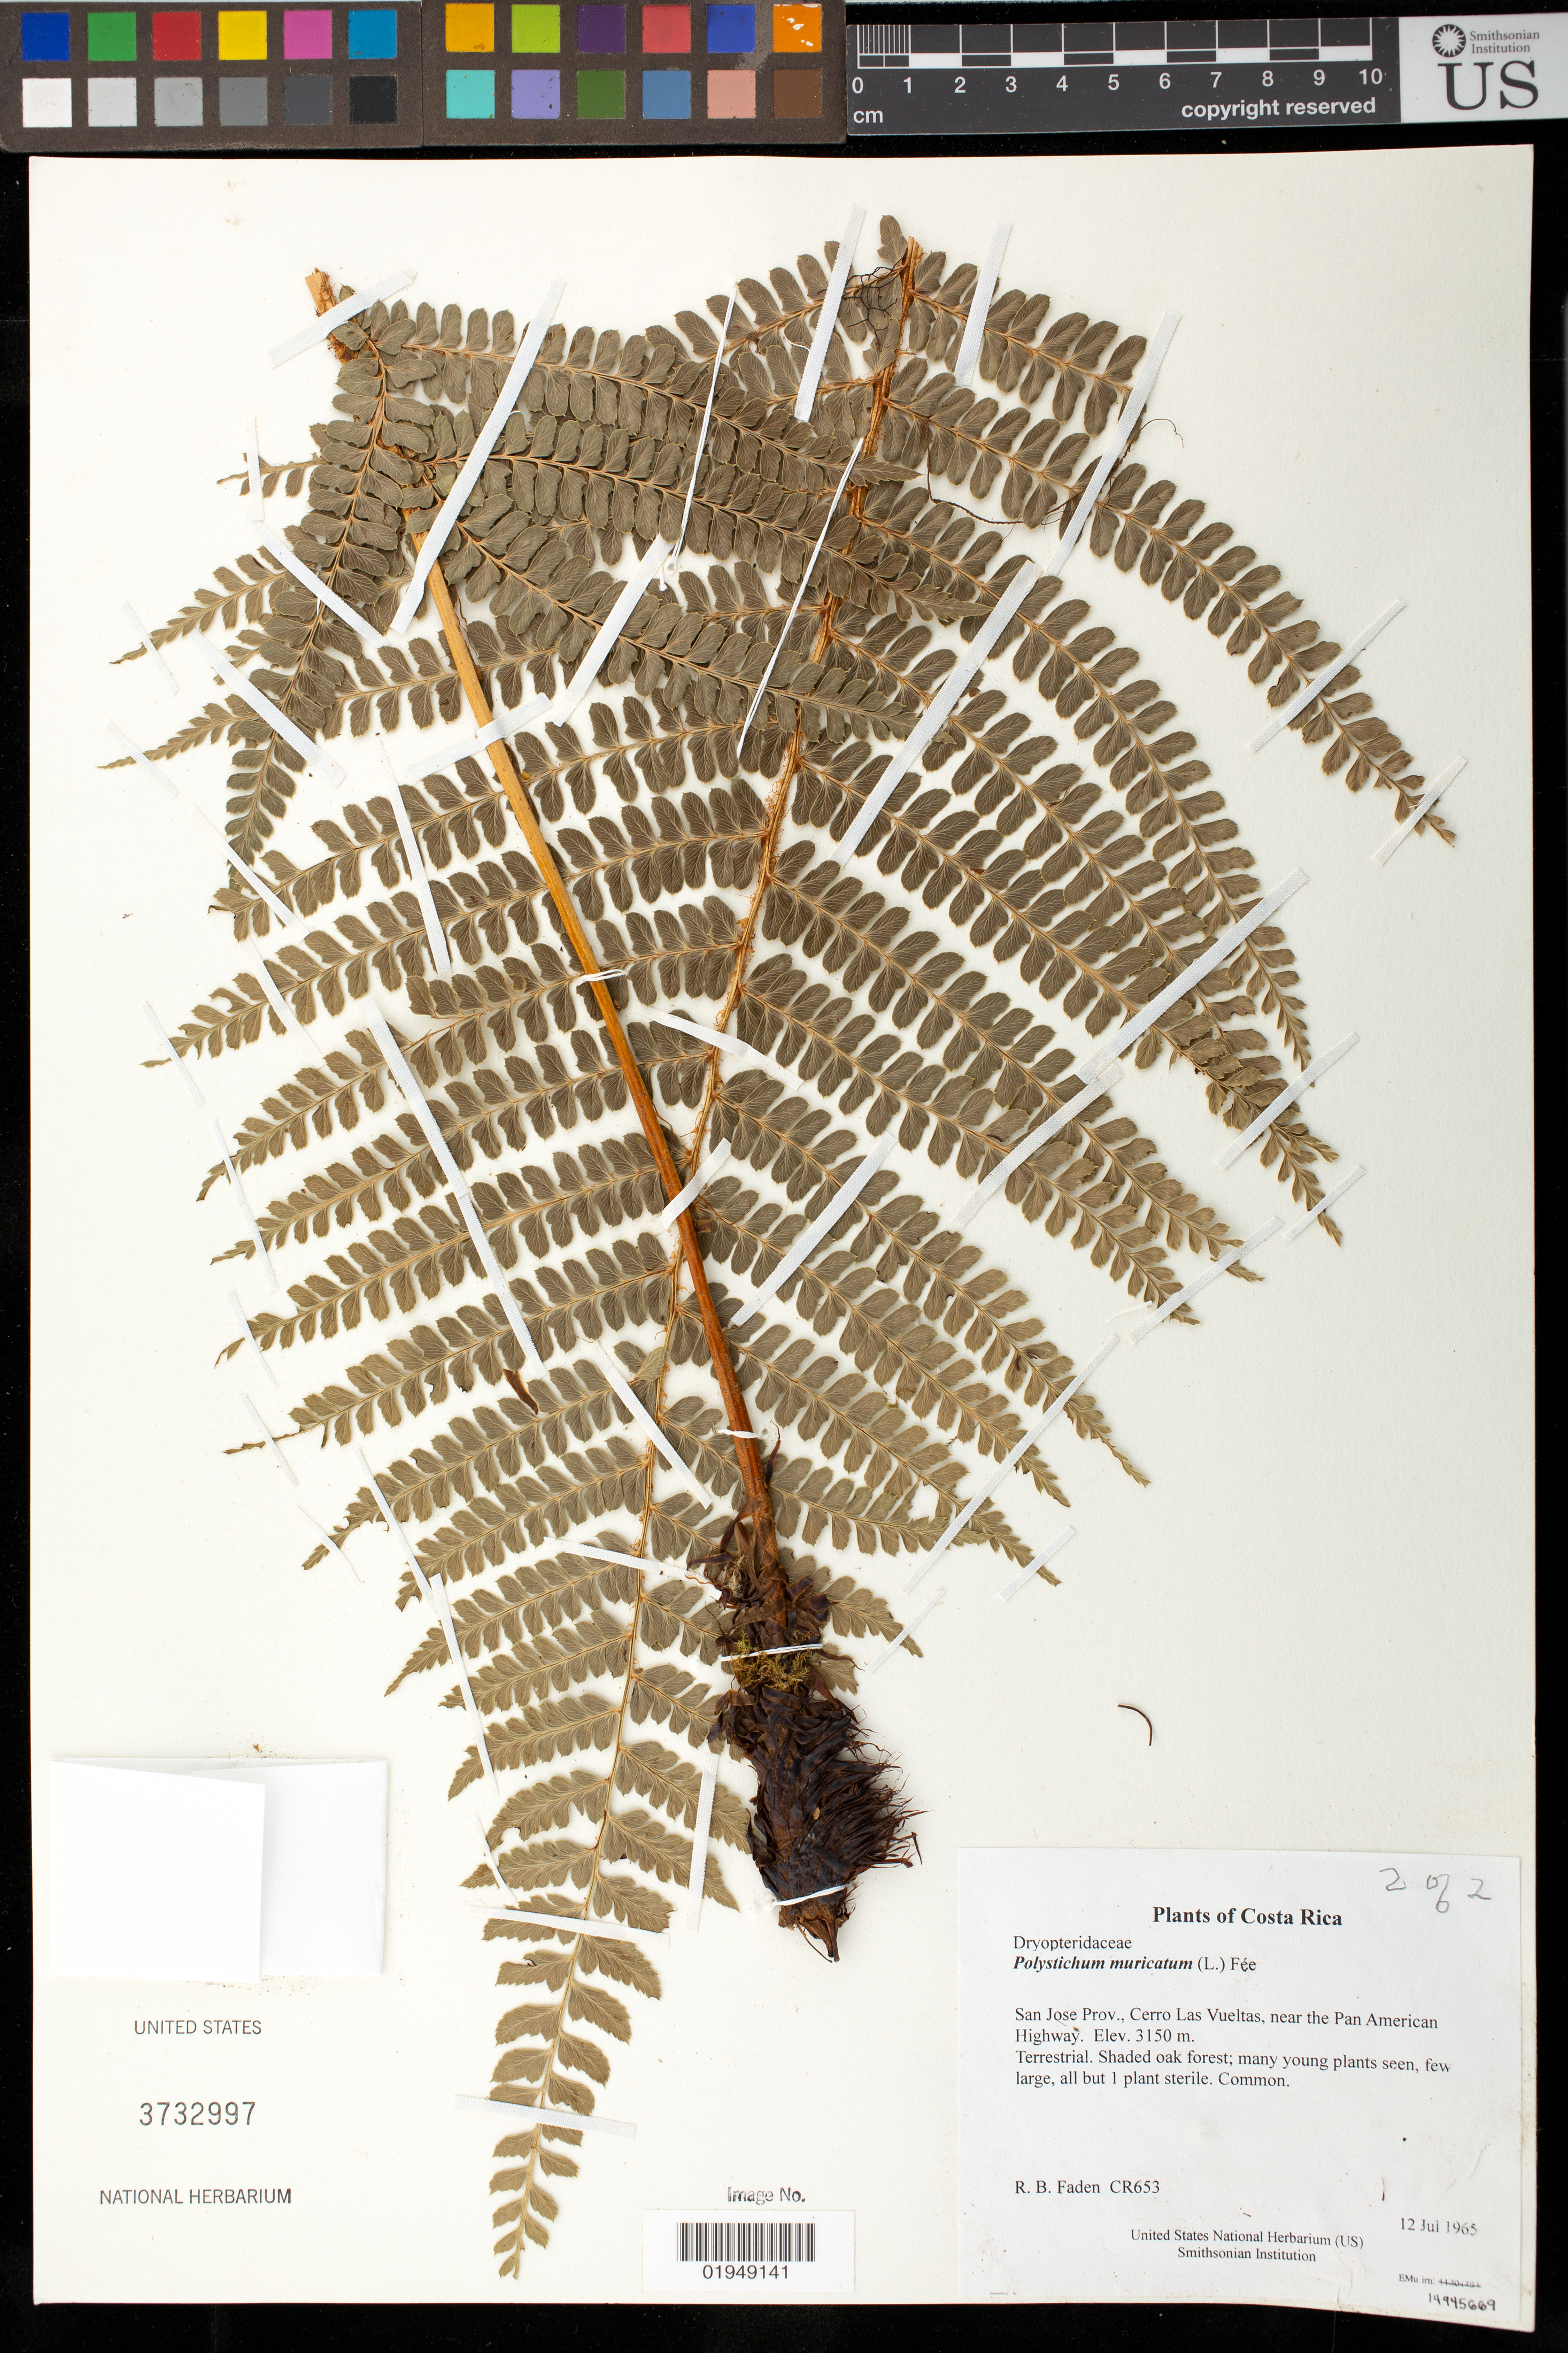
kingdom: Plantae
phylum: Tracheophyta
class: Polypodiopsida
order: Polypodiales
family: Dryopteridaceae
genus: Polystichum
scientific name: Polystichum muricatum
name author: (L.) Fée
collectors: R. B. Faden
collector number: CR653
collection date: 1965-07-12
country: Costa Rica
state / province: San Jose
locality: Cerro Las Vueltas, near the Pan American Highway.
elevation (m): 3150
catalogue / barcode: US 3732997